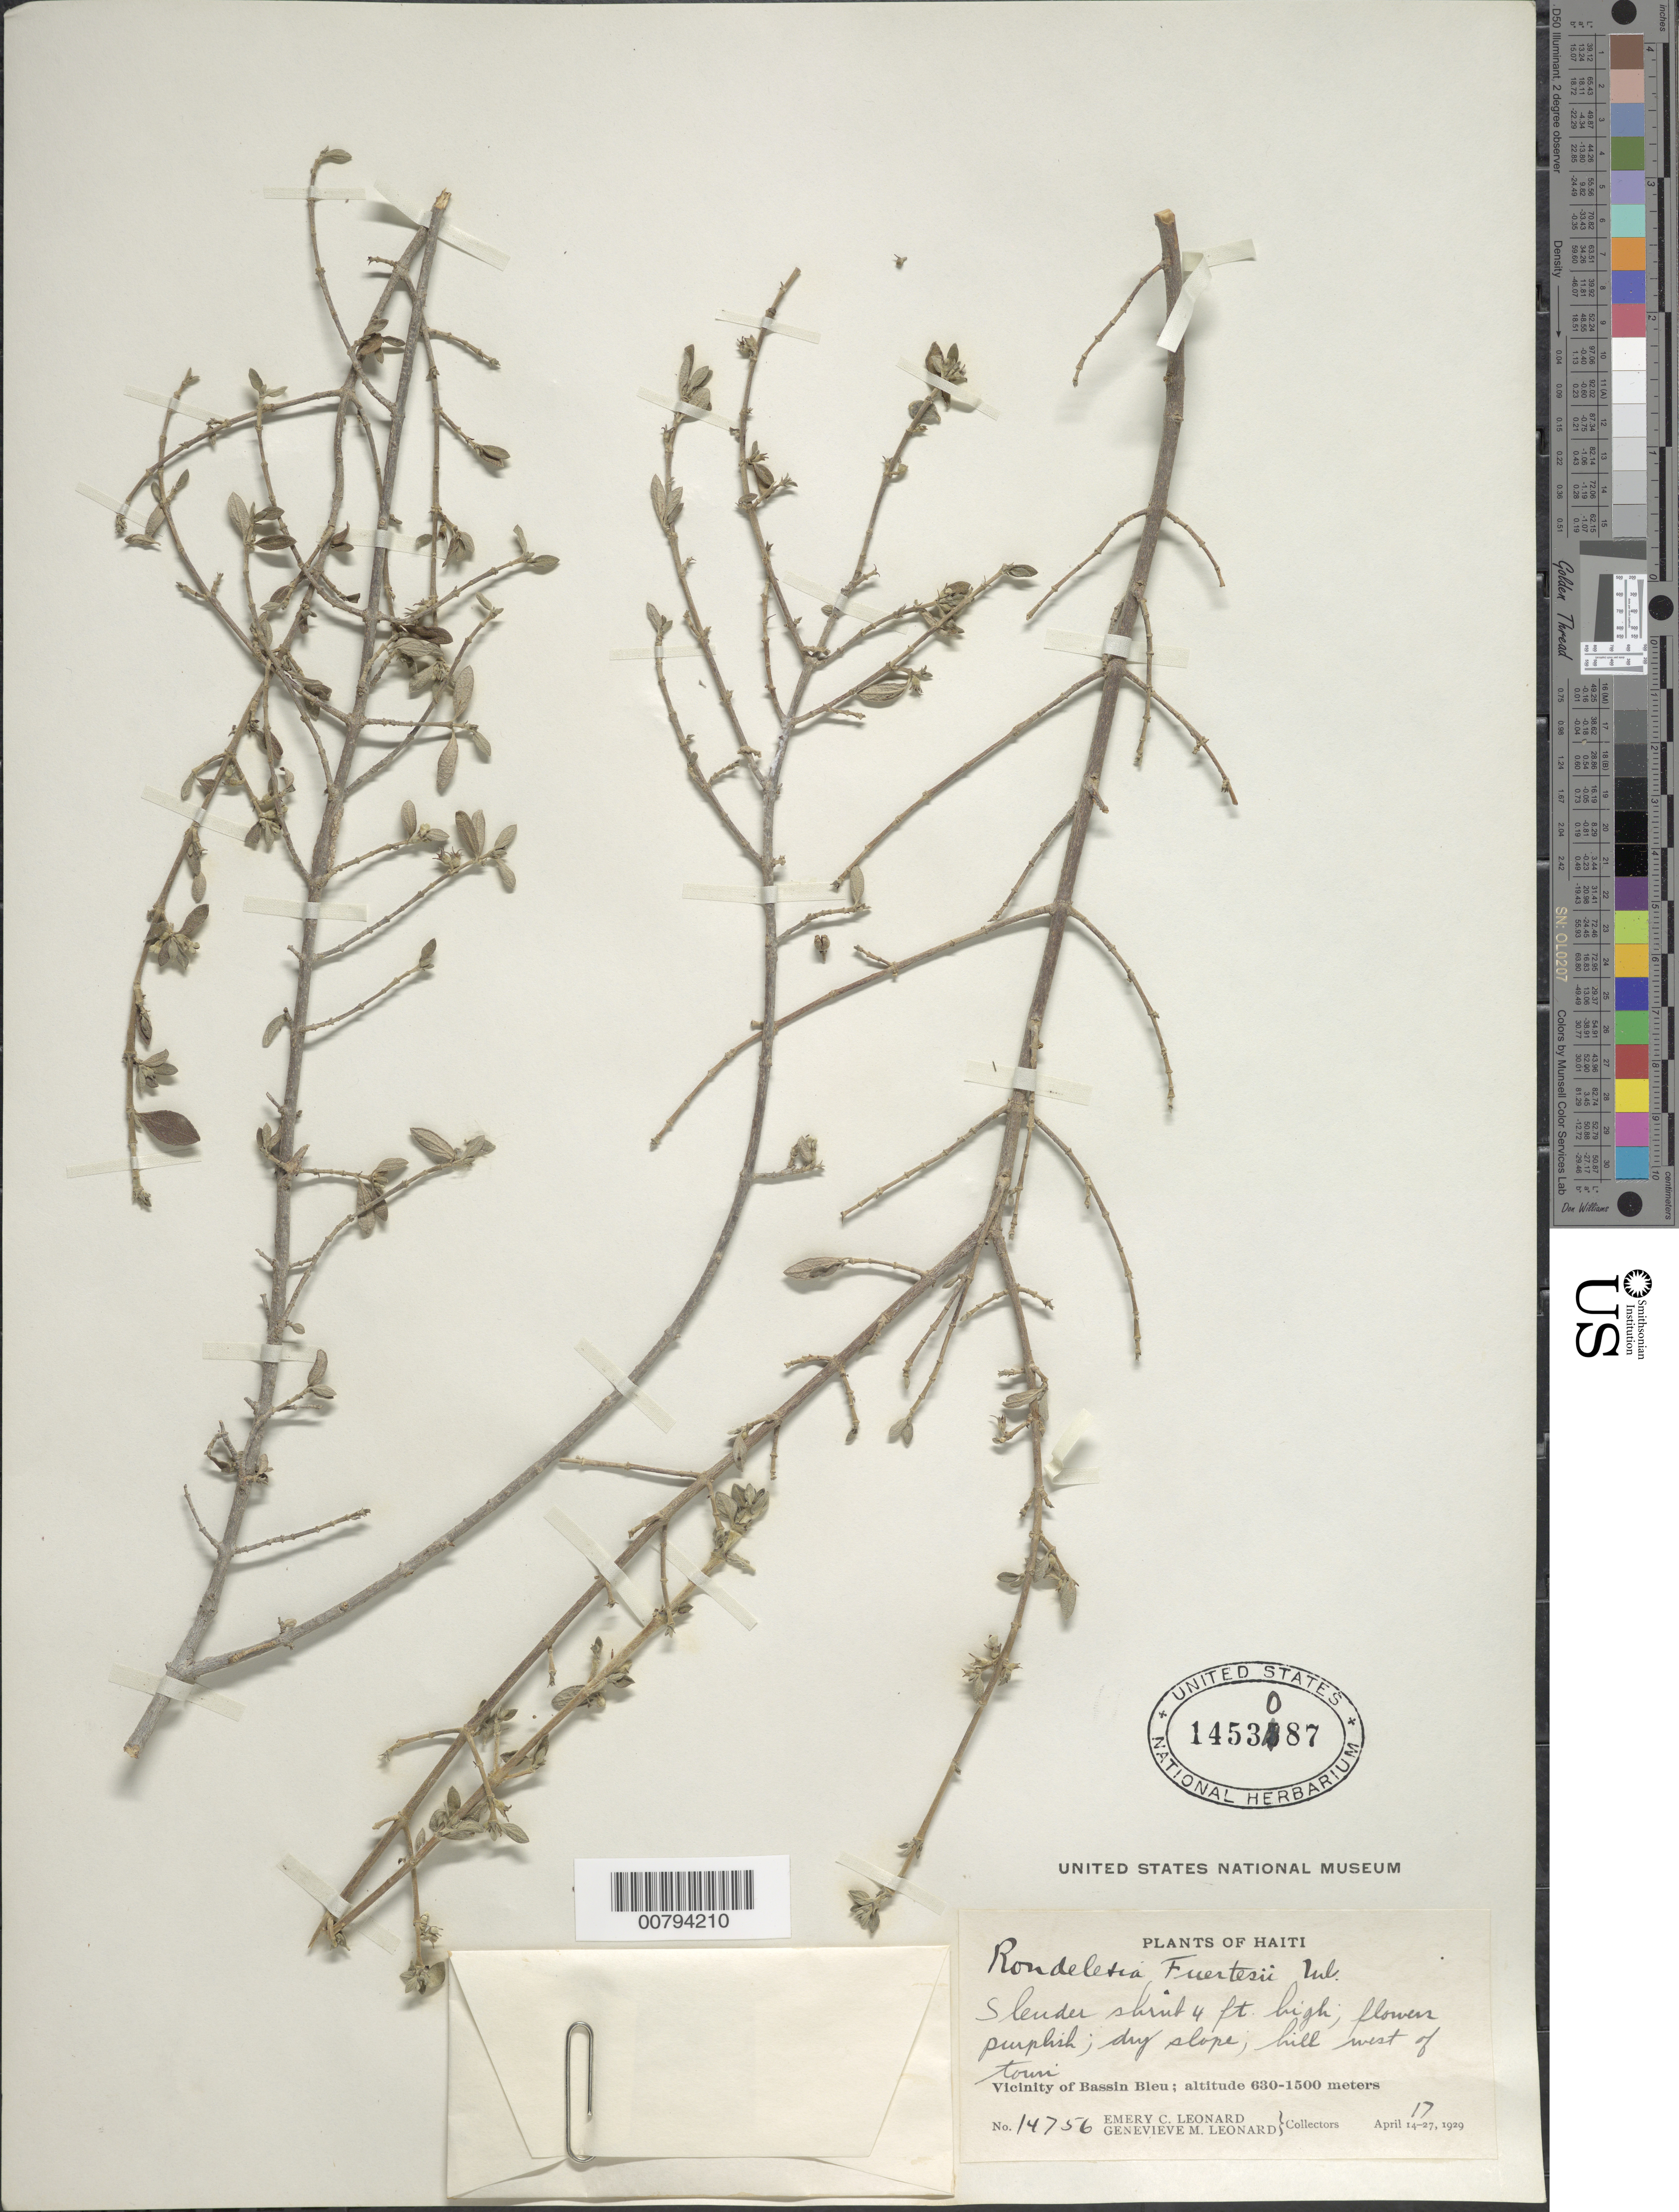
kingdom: Plantae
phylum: Tracheophyta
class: Magnoliopsida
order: Gentianales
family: Rubiaceae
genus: Rondeletia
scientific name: Rondeletia fuertesii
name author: Urb.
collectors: E. C. Leonard & G. M. Leonard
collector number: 14756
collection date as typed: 17 Apr 1929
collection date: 1929-04-17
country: Haiti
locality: Vicinity of Bassin Bleu. Hill west of town.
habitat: Dry slope of hill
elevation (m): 630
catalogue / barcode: US 1453087